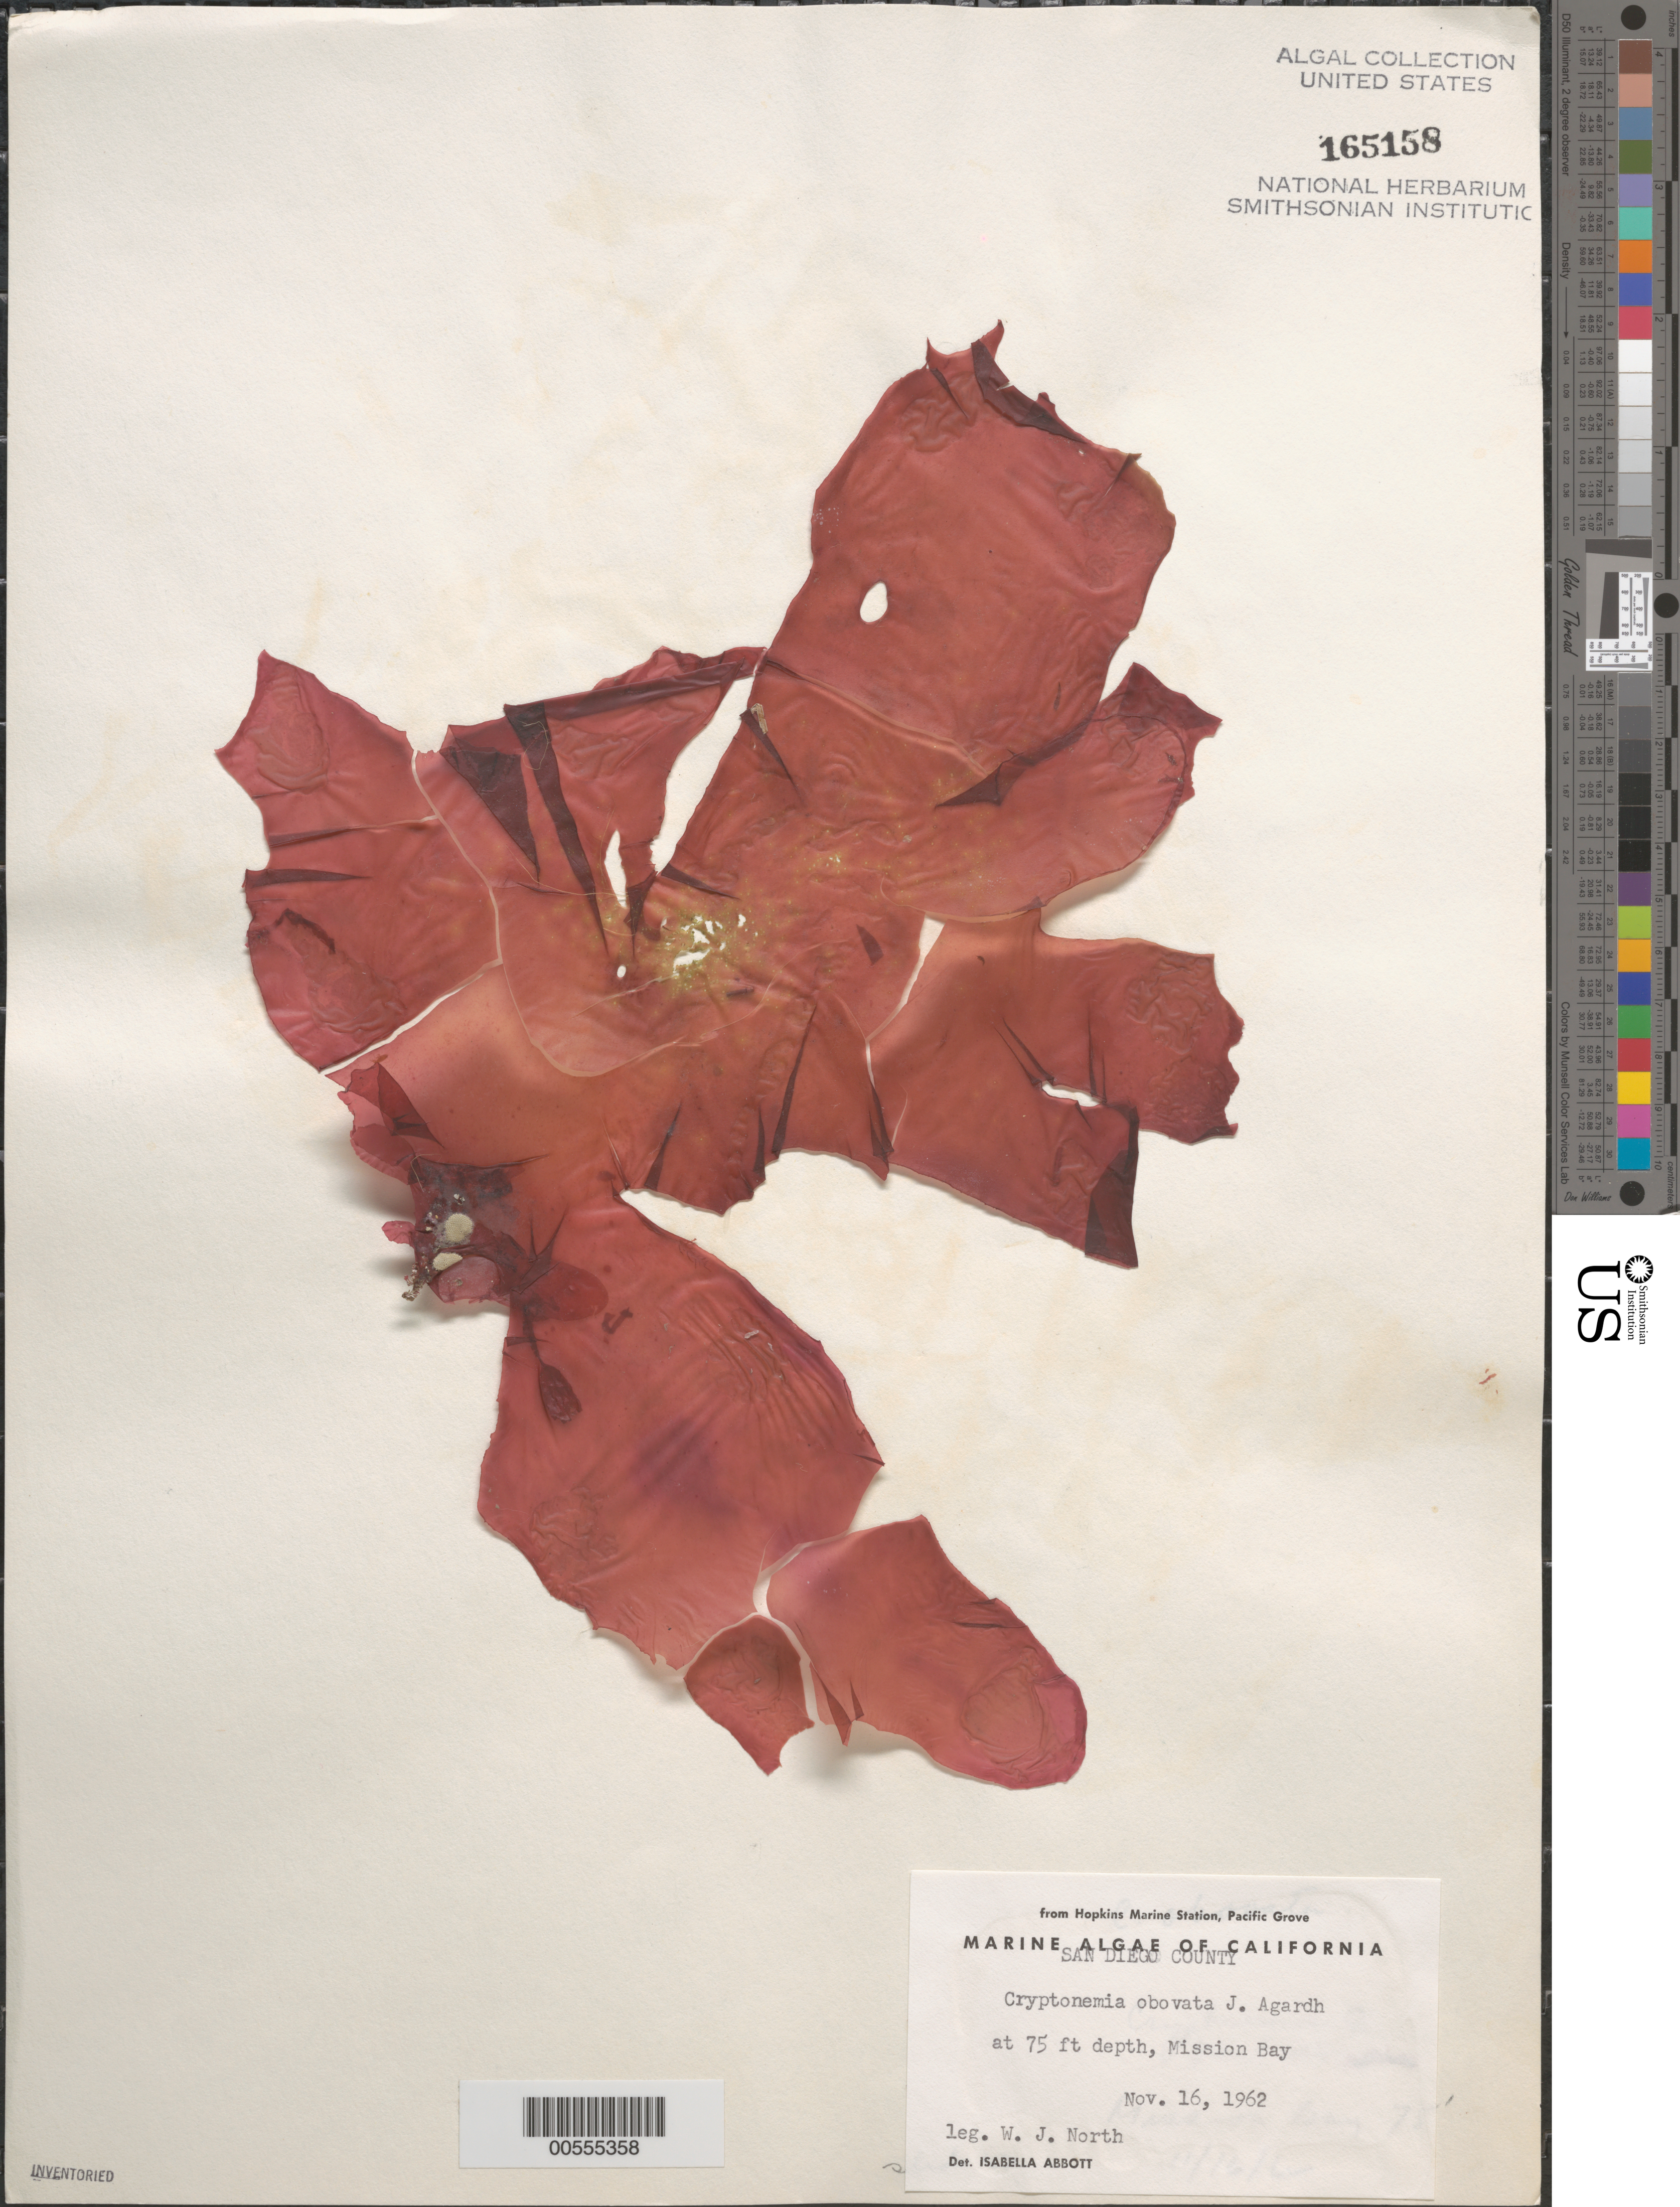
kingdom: Plantae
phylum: Rhodophyta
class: Florideophyceae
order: Halymeniales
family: Halymeniaceae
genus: Cryptonemia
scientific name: Cryptonemia obovata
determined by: Abbott, Isabella A.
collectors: W. North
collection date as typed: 16 Nov 1962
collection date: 1962-11-16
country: United States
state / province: California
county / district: San Diego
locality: Mission Bay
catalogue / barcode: US 165158